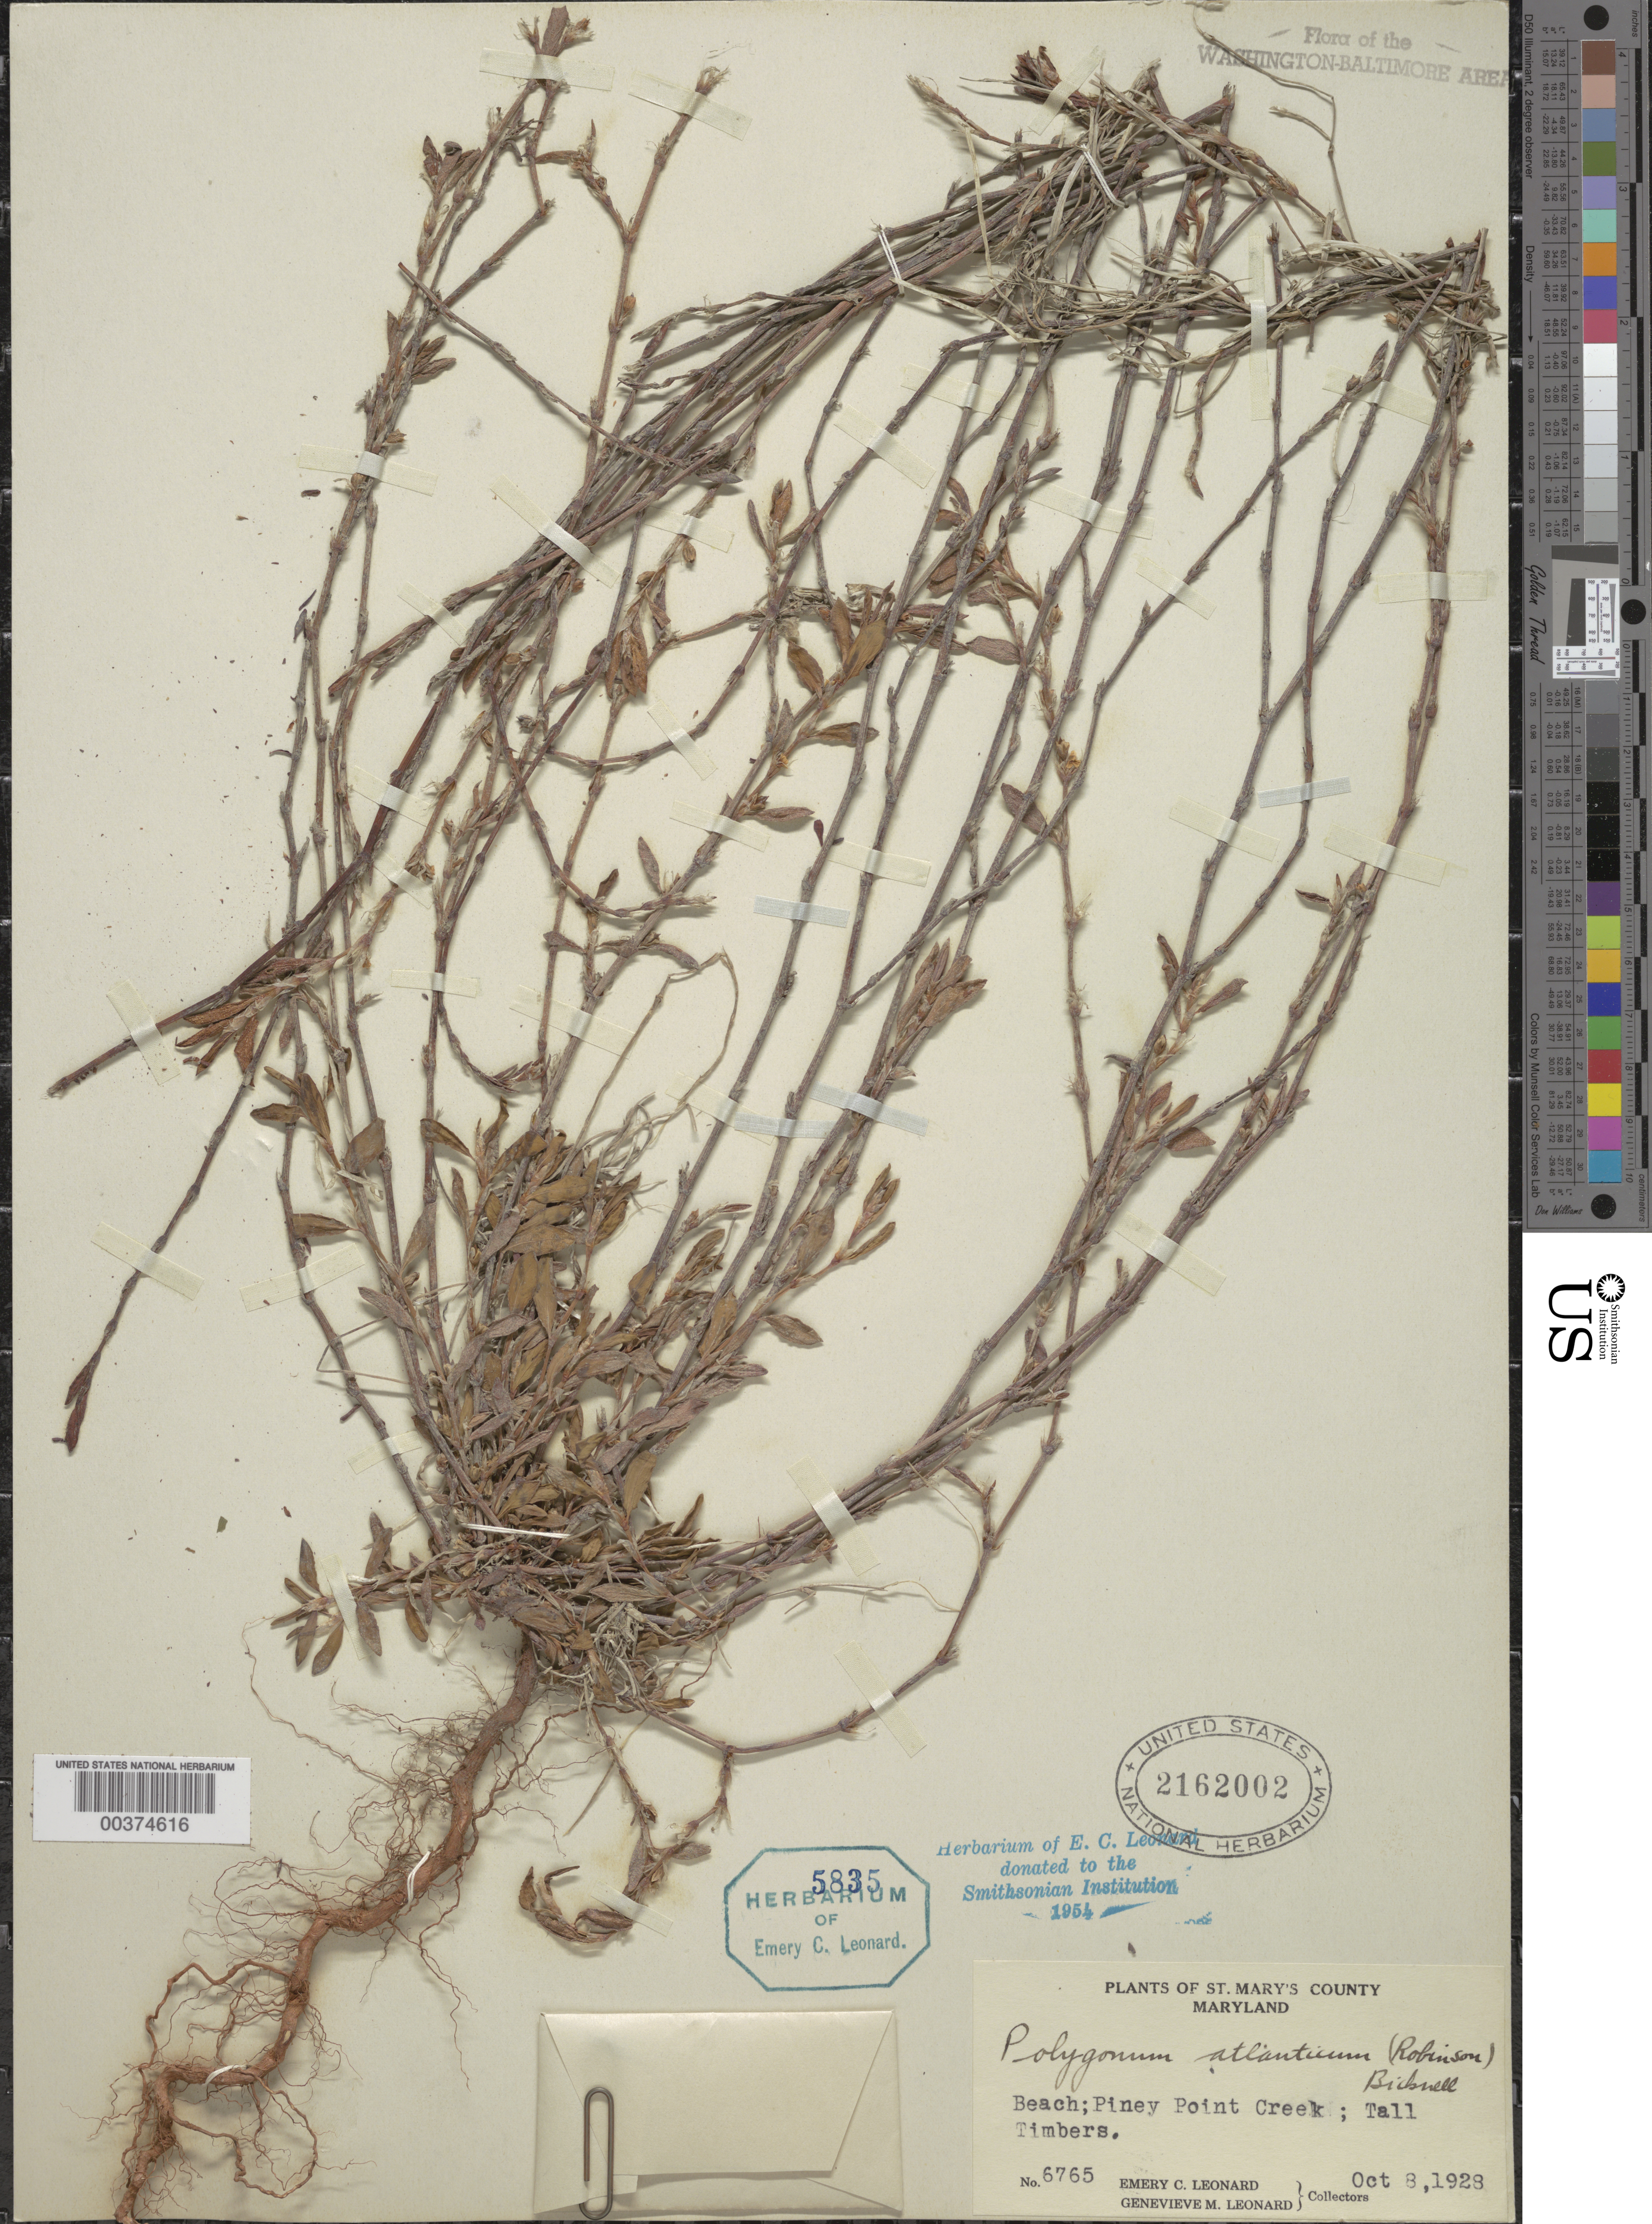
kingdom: Plantae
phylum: Tracheophyta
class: Magnoliopsida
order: Caryophyllales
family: Polygonaceae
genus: Polygonum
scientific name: Polygonum ramosissimum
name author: Michx.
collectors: E. C. Leonard & G. M. Leonard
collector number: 6765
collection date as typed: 08 Oct 1928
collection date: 1928-10-08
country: United States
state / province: Maryland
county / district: St. Mary's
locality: Piney Point Creek, Tall Timbers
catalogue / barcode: US 2162002